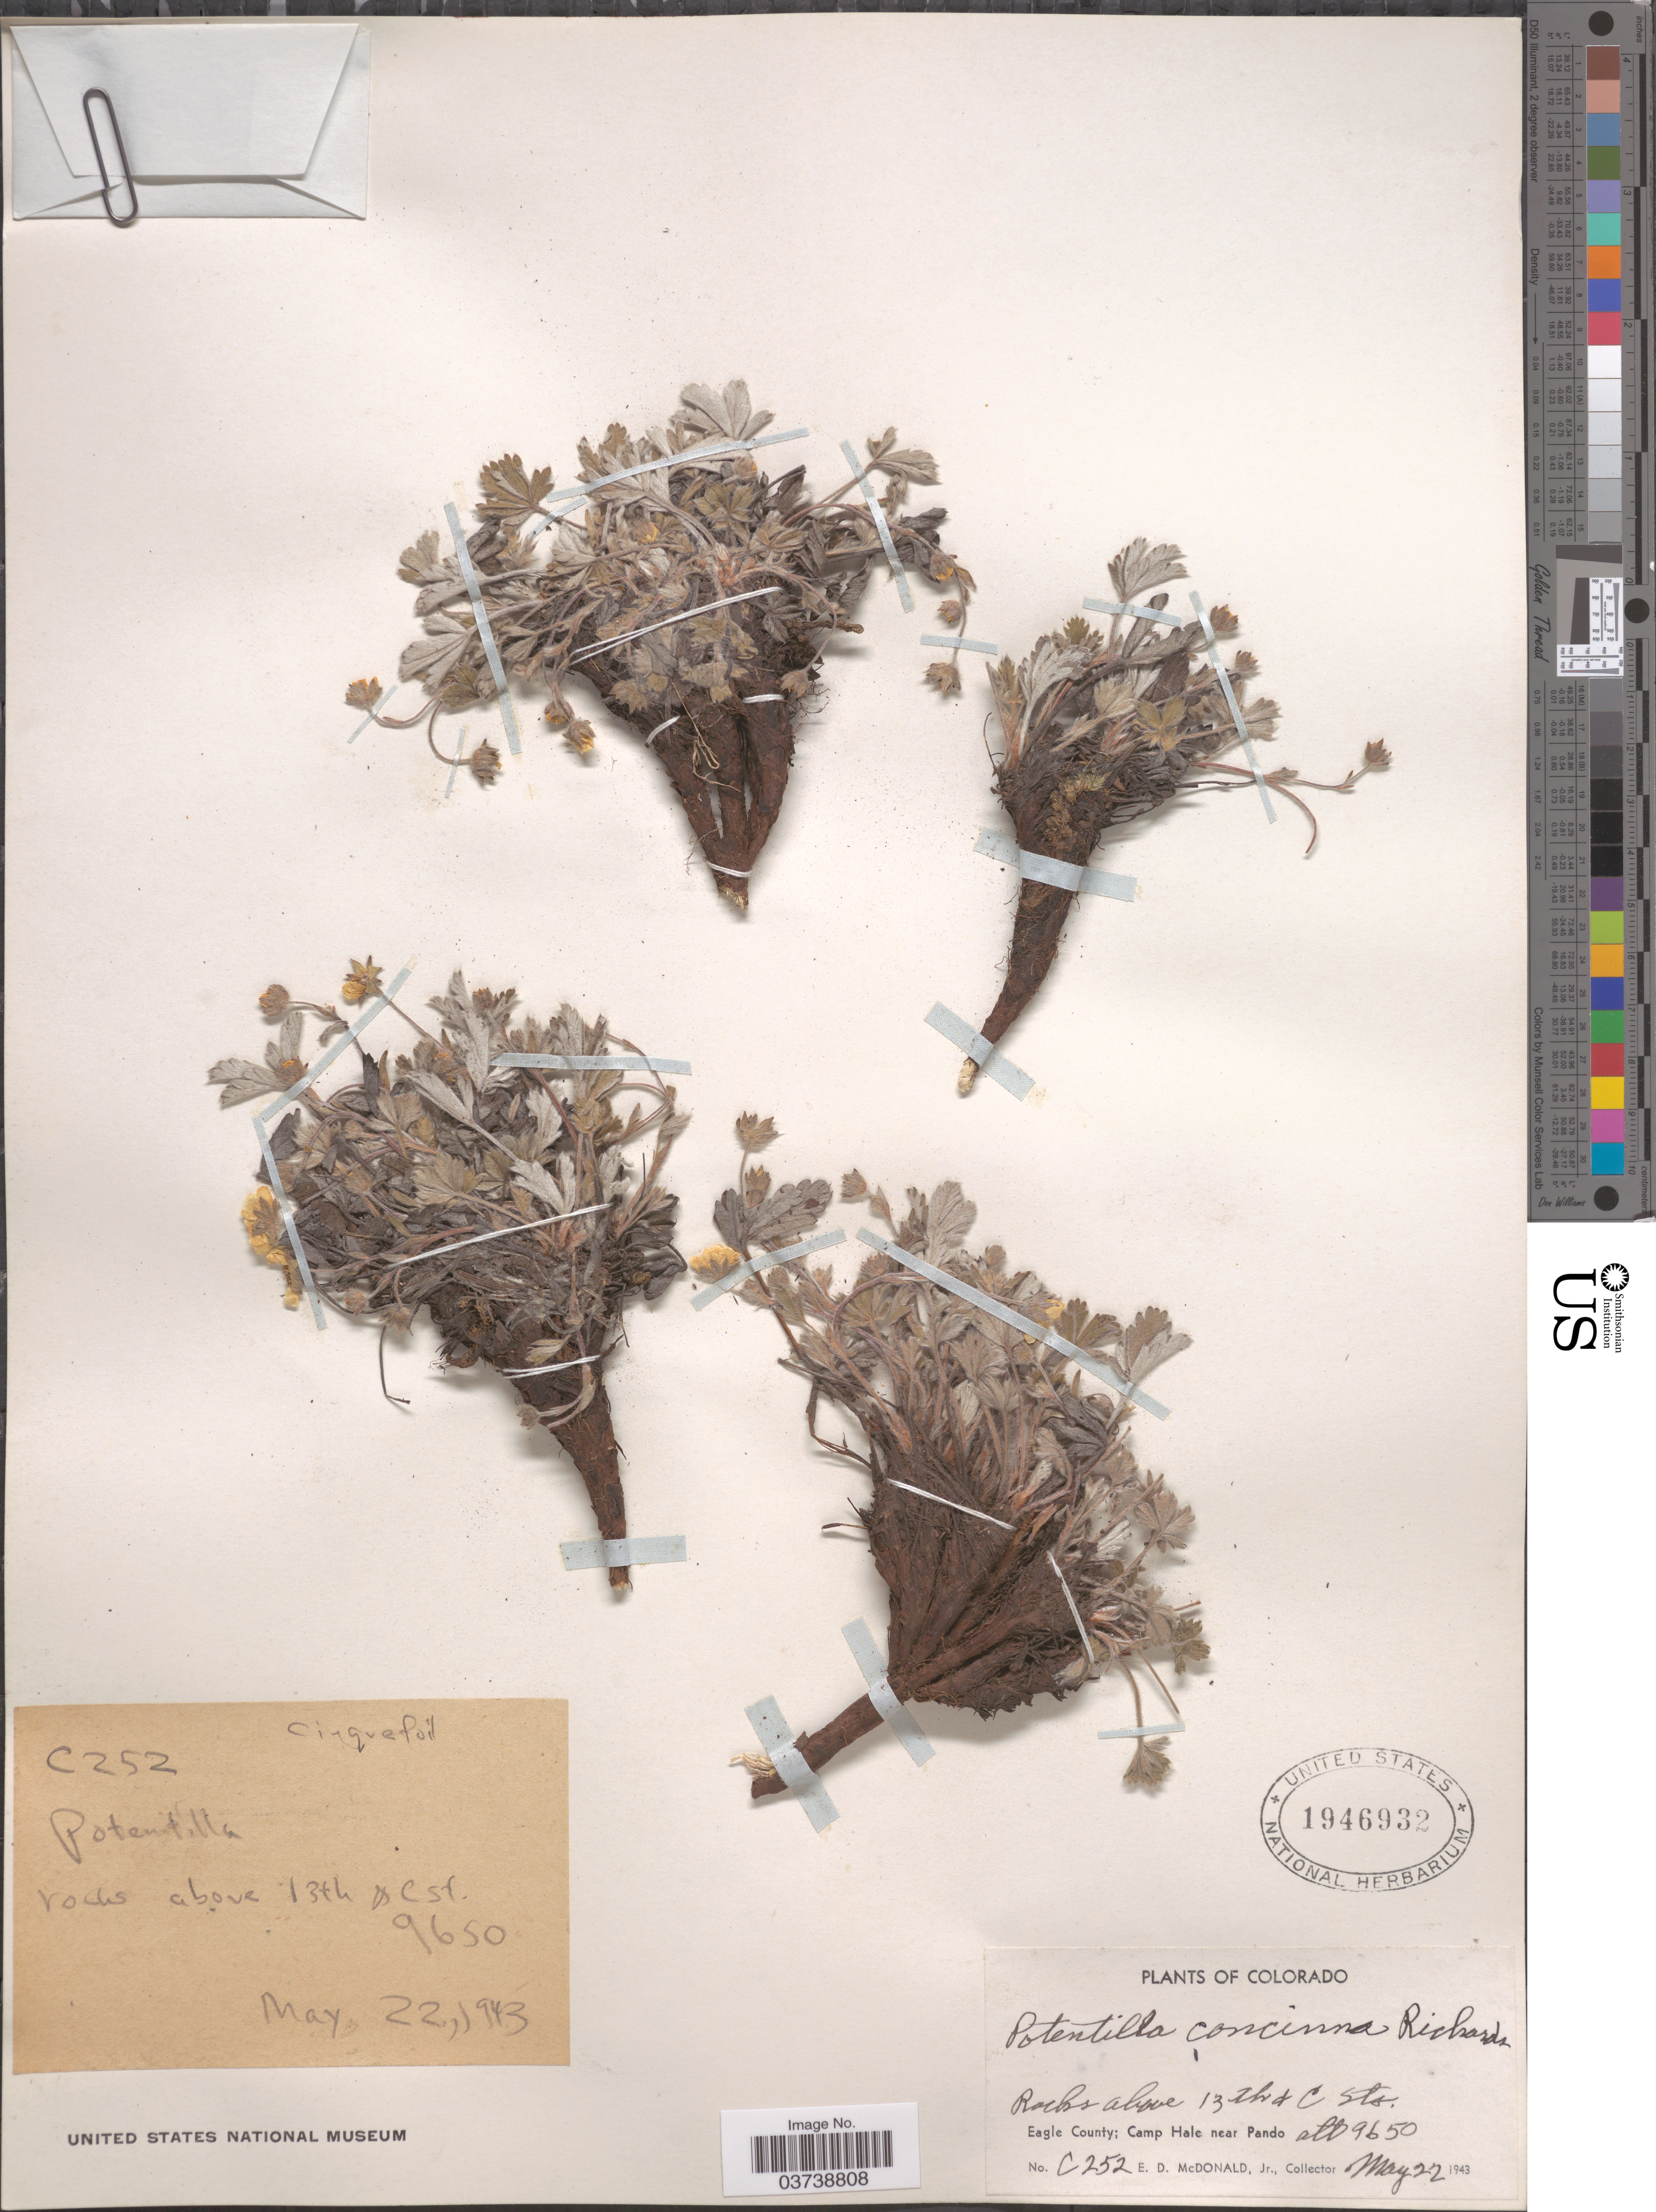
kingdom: Plantae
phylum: Tracheophyta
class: Magnoliopsida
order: Rosales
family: Rosaceae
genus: Potentilla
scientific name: Potentilla concinna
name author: Richardson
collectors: E. D. McDonald Jr.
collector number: C252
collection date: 1943-05-22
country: United States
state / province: Colorado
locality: Rocks above 13th & C sts. Eagle County; Camp Hale near Pando.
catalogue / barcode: US 1946932